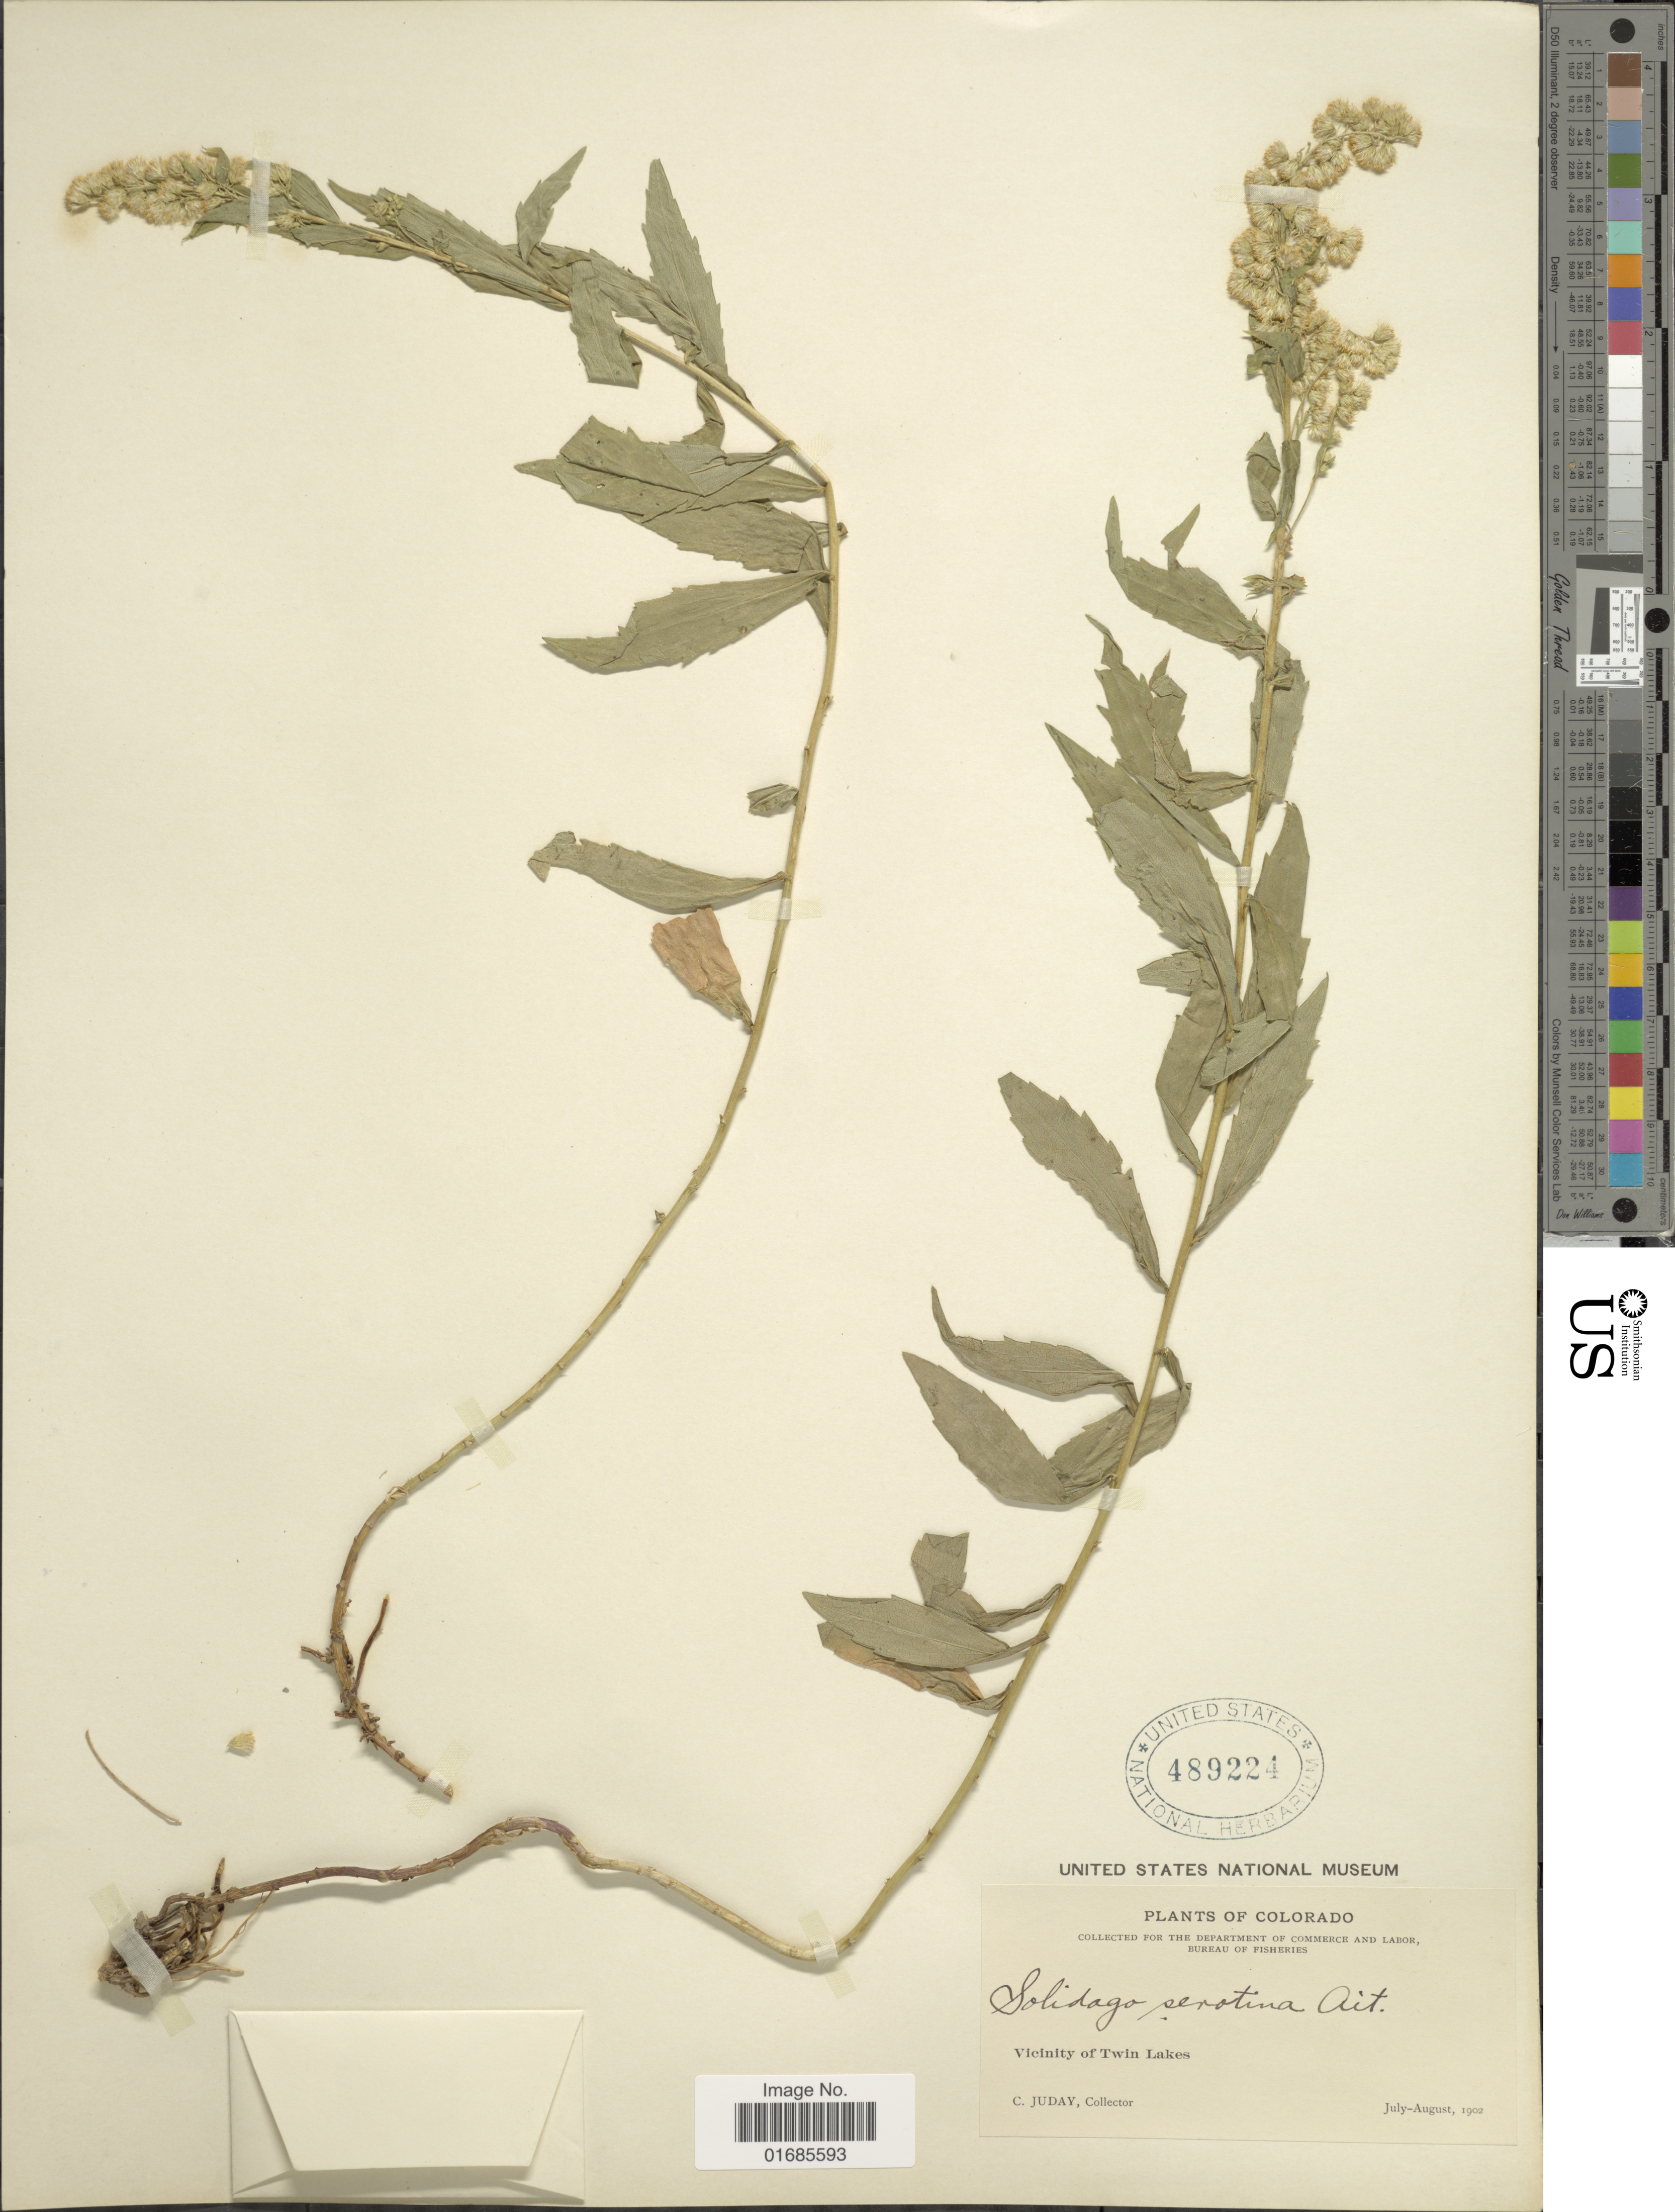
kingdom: Plantae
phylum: Tracheophyta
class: Magnoliopsida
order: Asterales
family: Asteraceae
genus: Solidago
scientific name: Solidago canadensis var. salebrosa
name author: (Piper) M.E. Jones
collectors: C. Juday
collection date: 1902-07/1902-08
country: United States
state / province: Colorado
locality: Vicinity of Twin Lakes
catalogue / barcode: US 489224